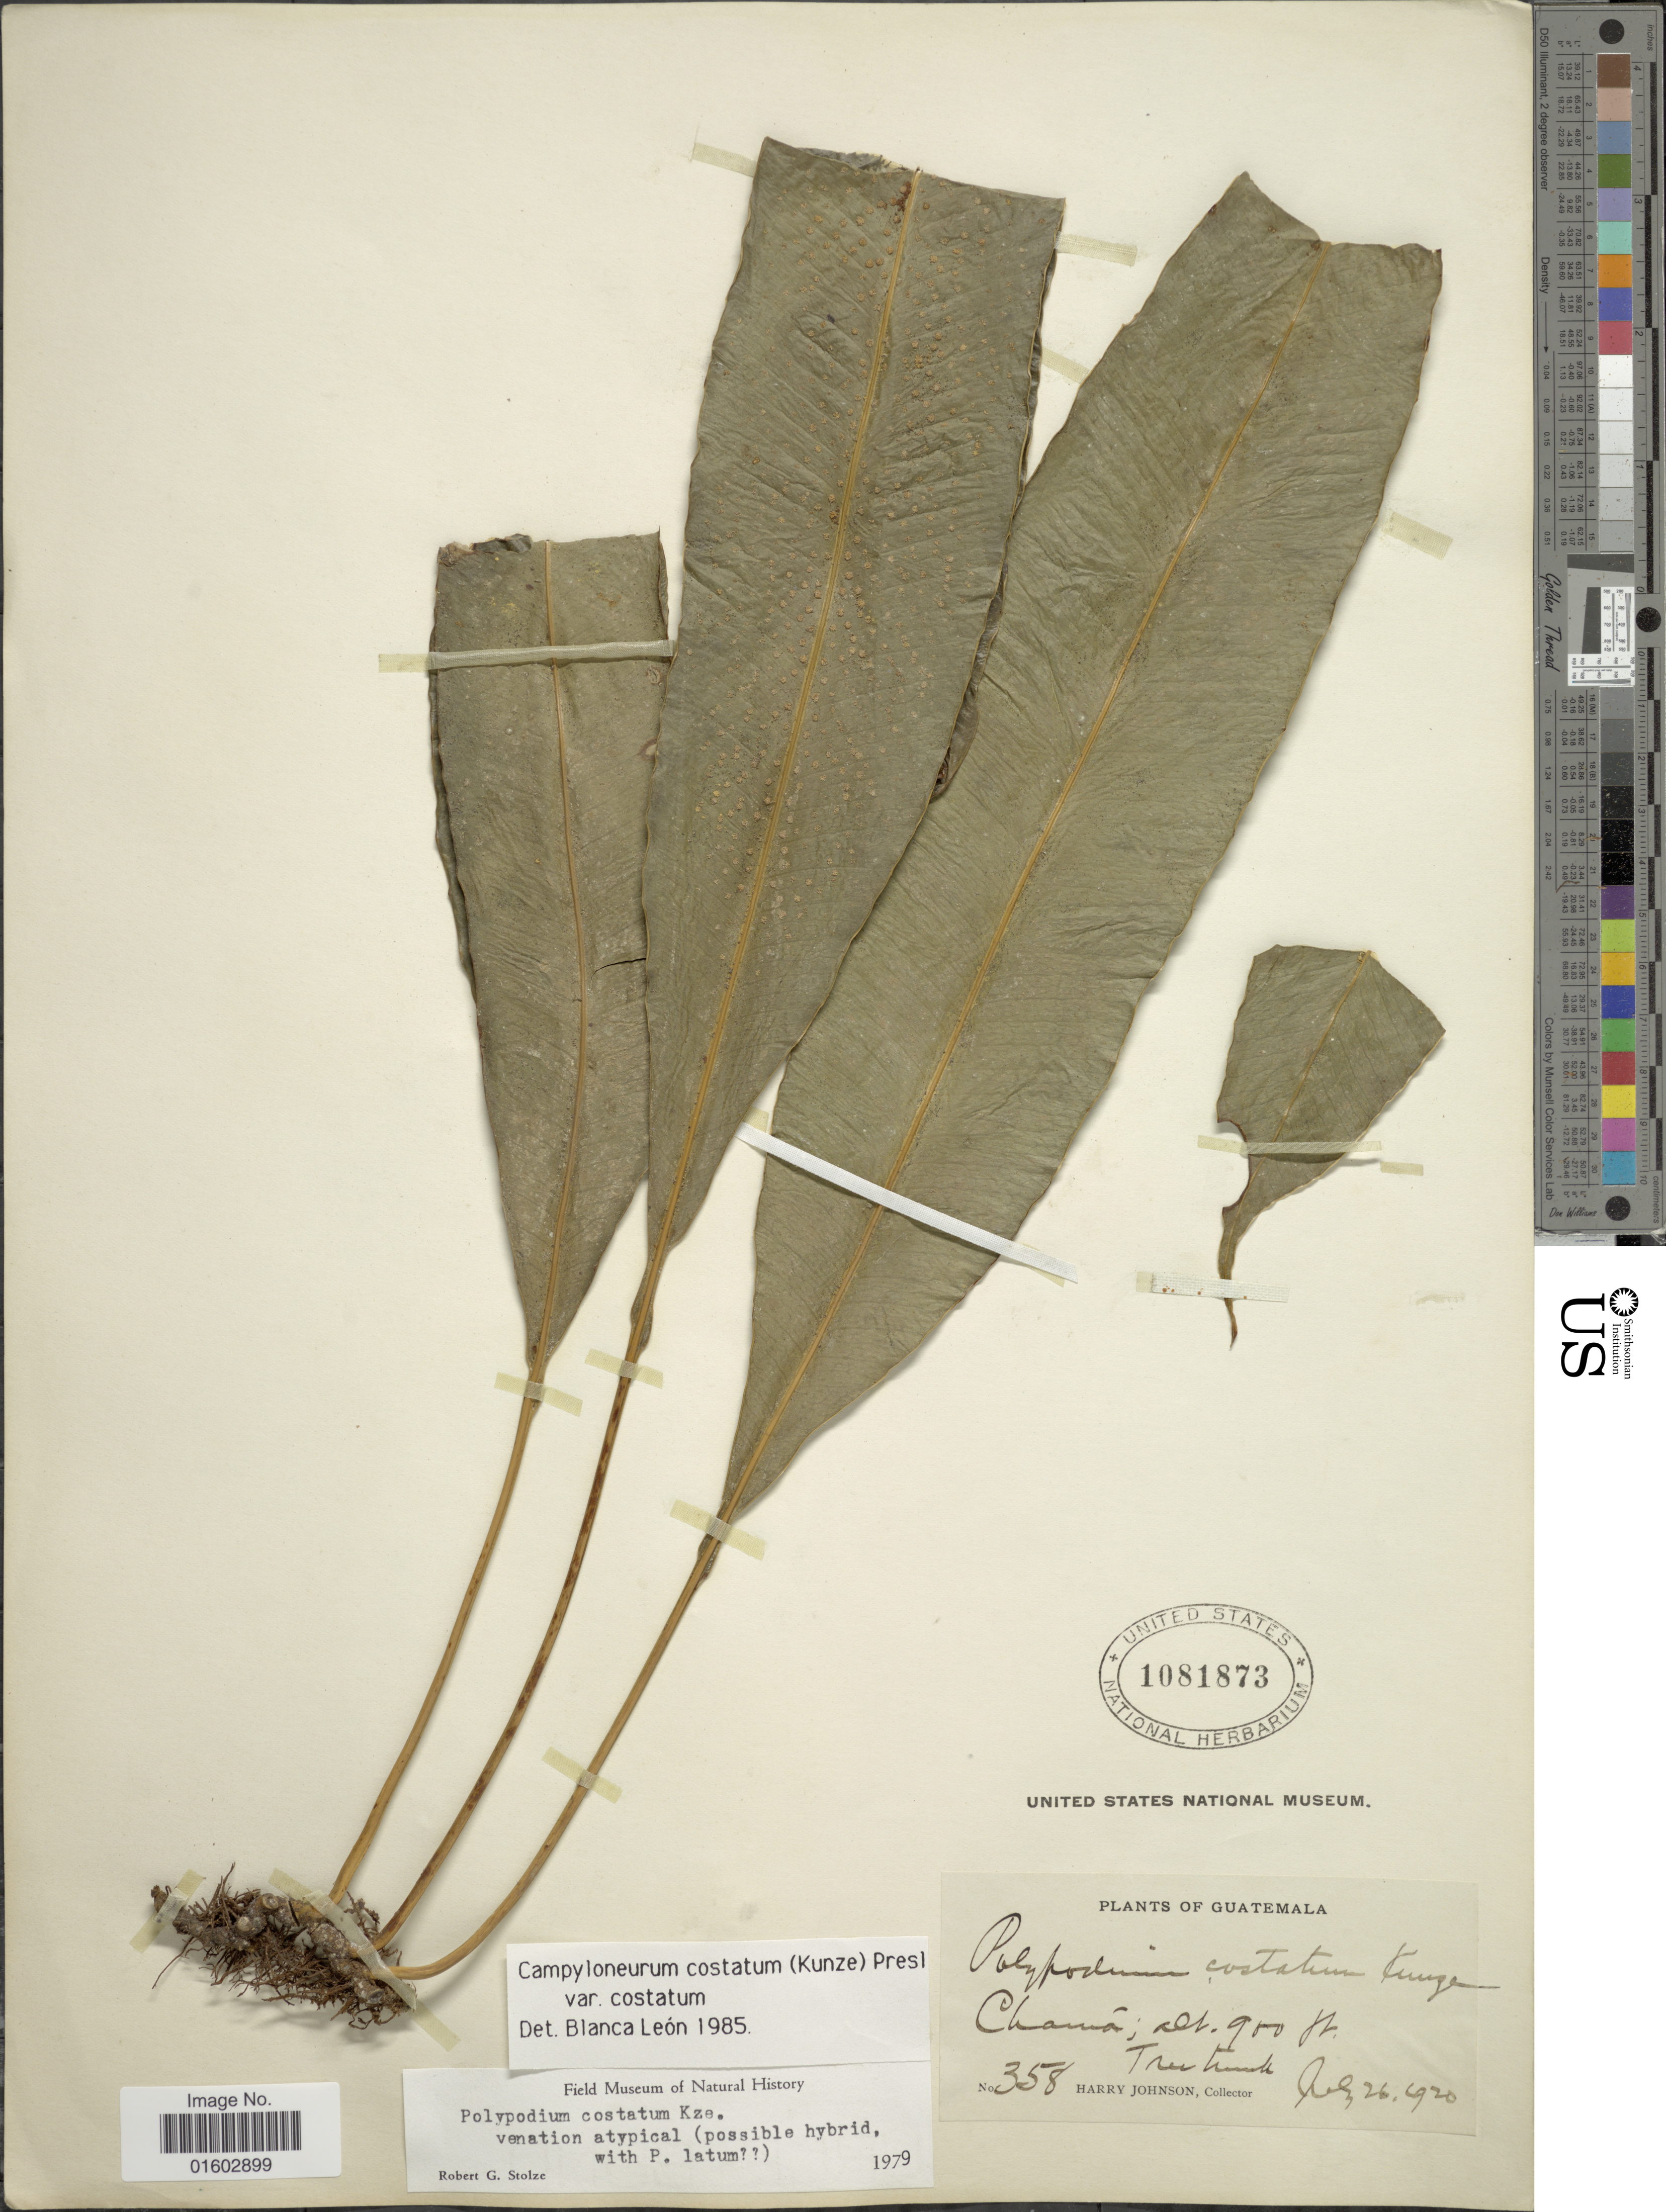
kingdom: Plantae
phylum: Tracheophyta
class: Polypodiopsida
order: Polypodiales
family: Polypodiaceae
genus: Campyloneurum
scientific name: Campyloneurum costatum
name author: (Kunze) C. Presl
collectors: H. Johnson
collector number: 358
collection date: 1920-07-26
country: Guatemala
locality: Chania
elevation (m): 274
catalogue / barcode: US 1081873